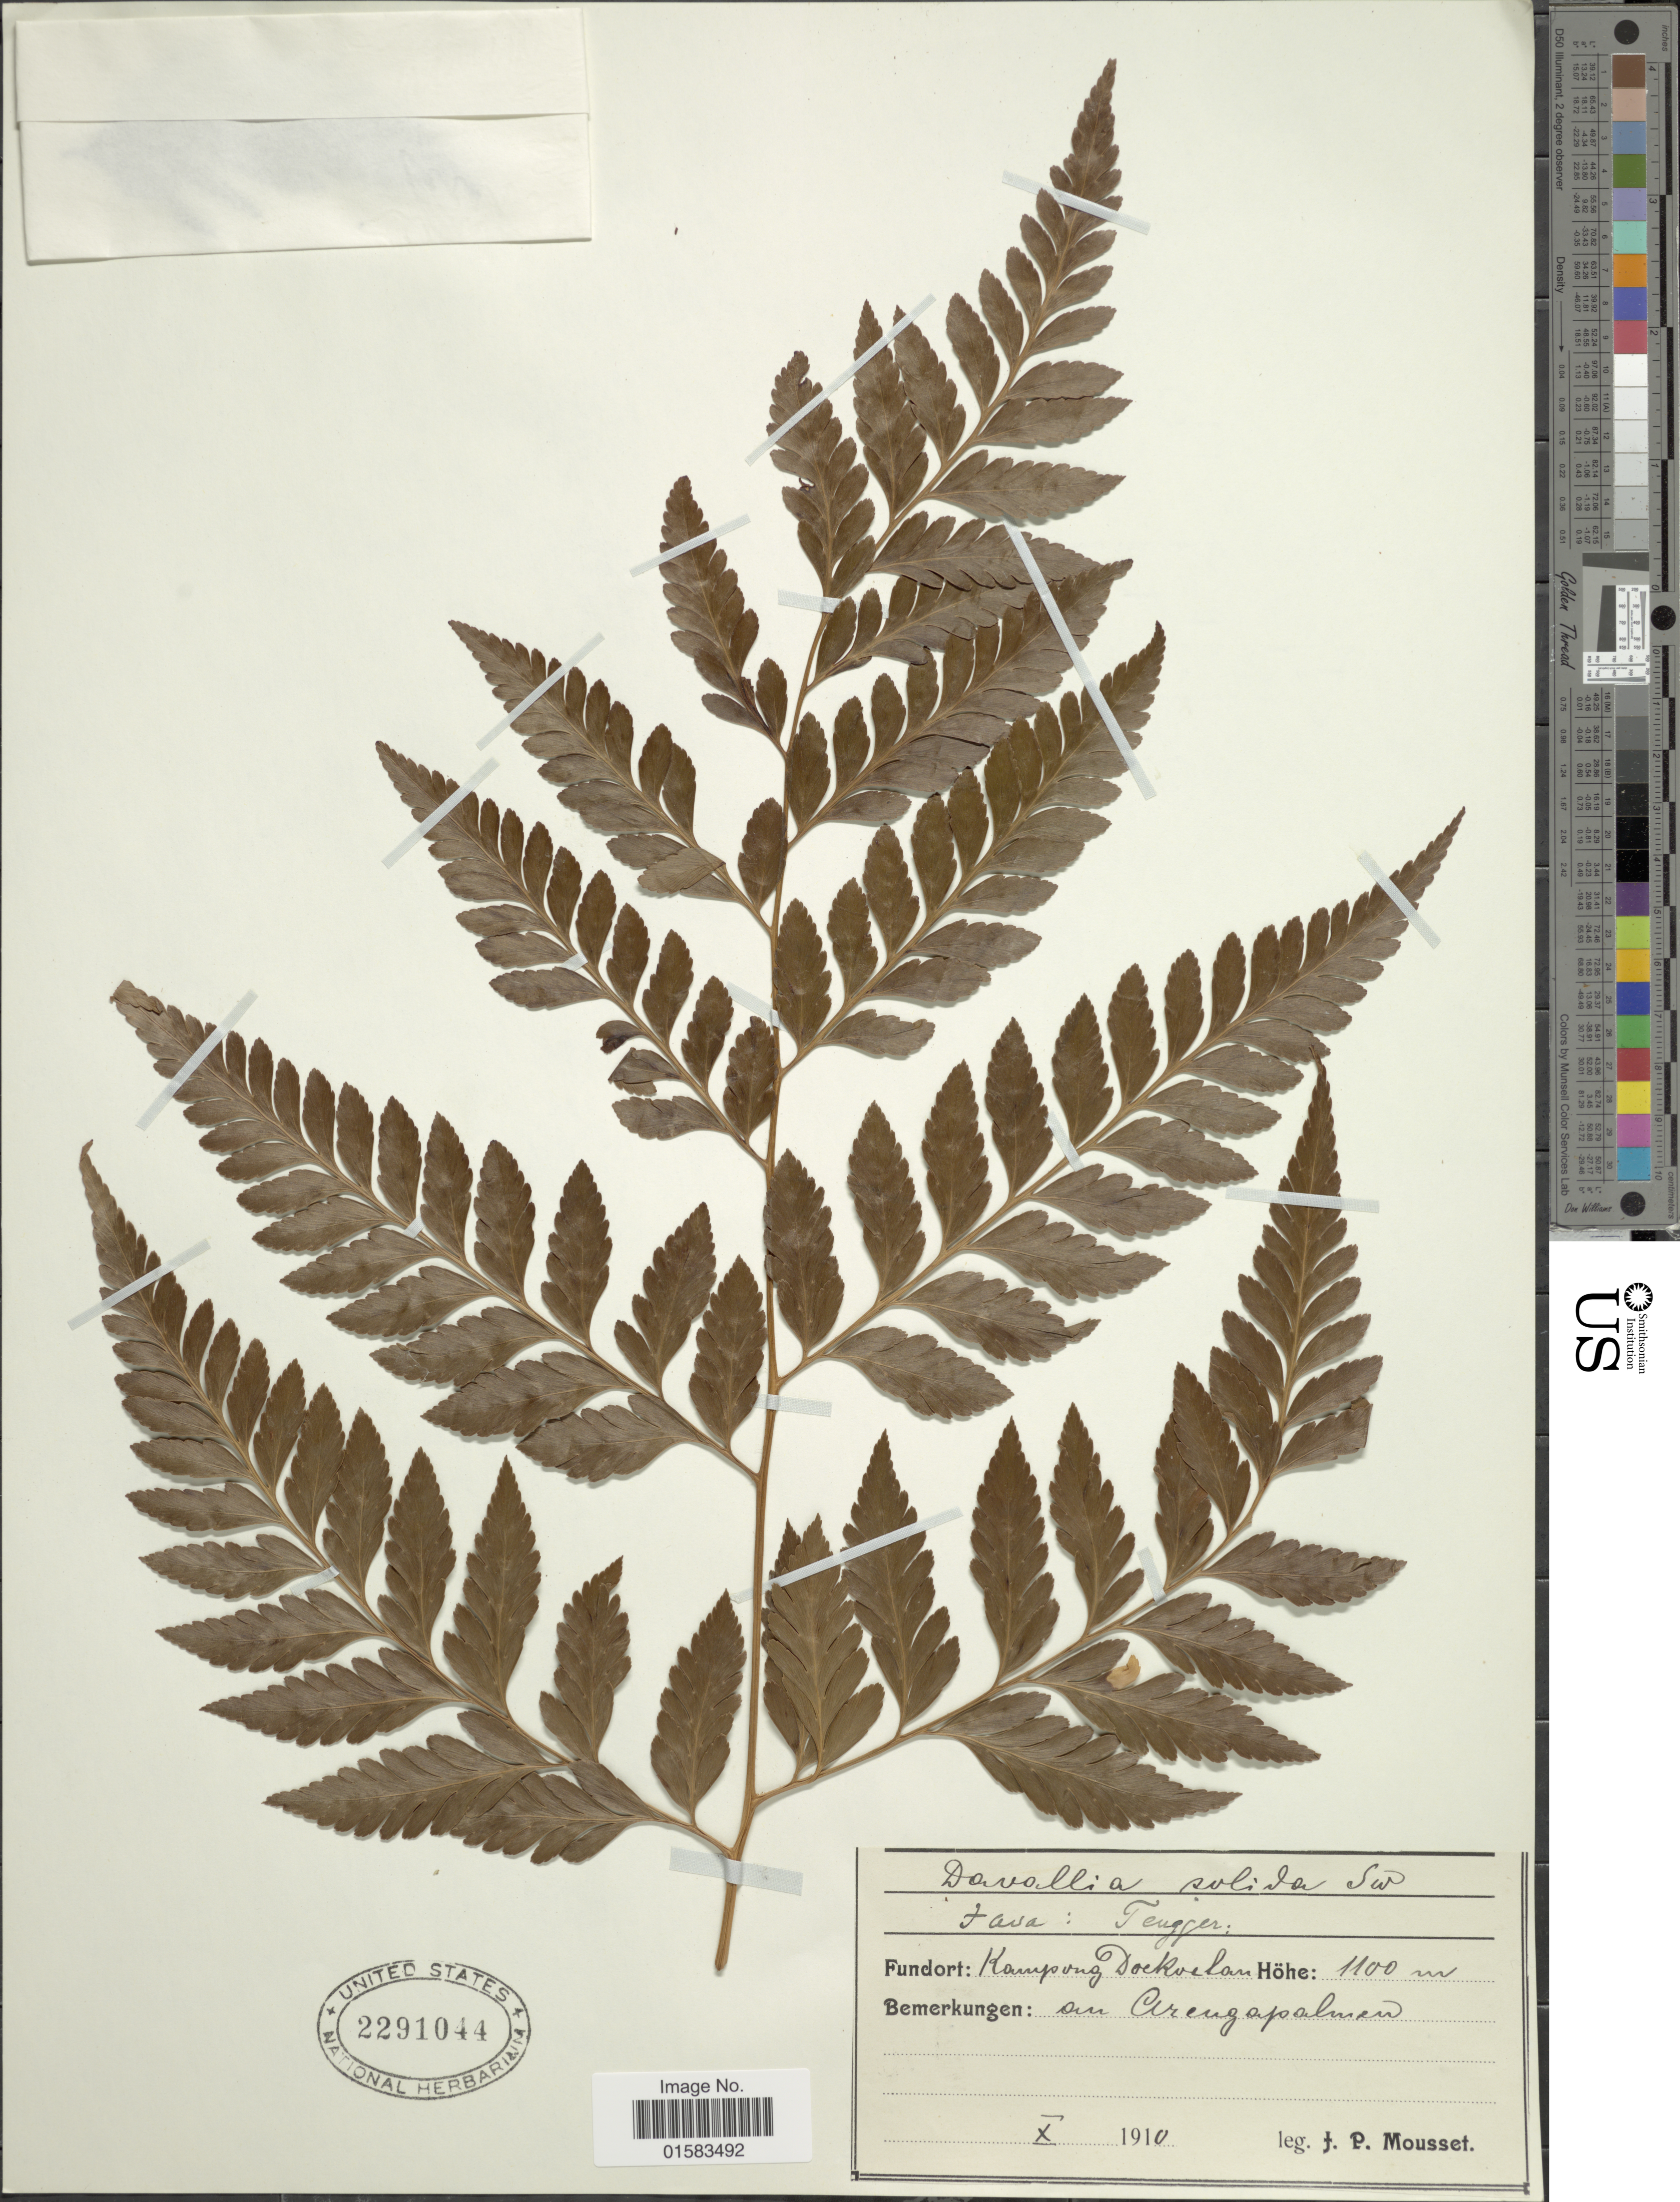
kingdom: Plantae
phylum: Tracheophyta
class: Polypodiopsida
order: Polypodiales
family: Davalliaceae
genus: Davallia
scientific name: Davallia solida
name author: (G. Forst.) Sw.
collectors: J. Mousset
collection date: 1910-10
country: Indonesia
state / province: Java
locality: Tengger, Kampong Doeroelam au Arengapalmen [interpreted]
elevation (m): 1100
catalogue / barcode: US 2291044